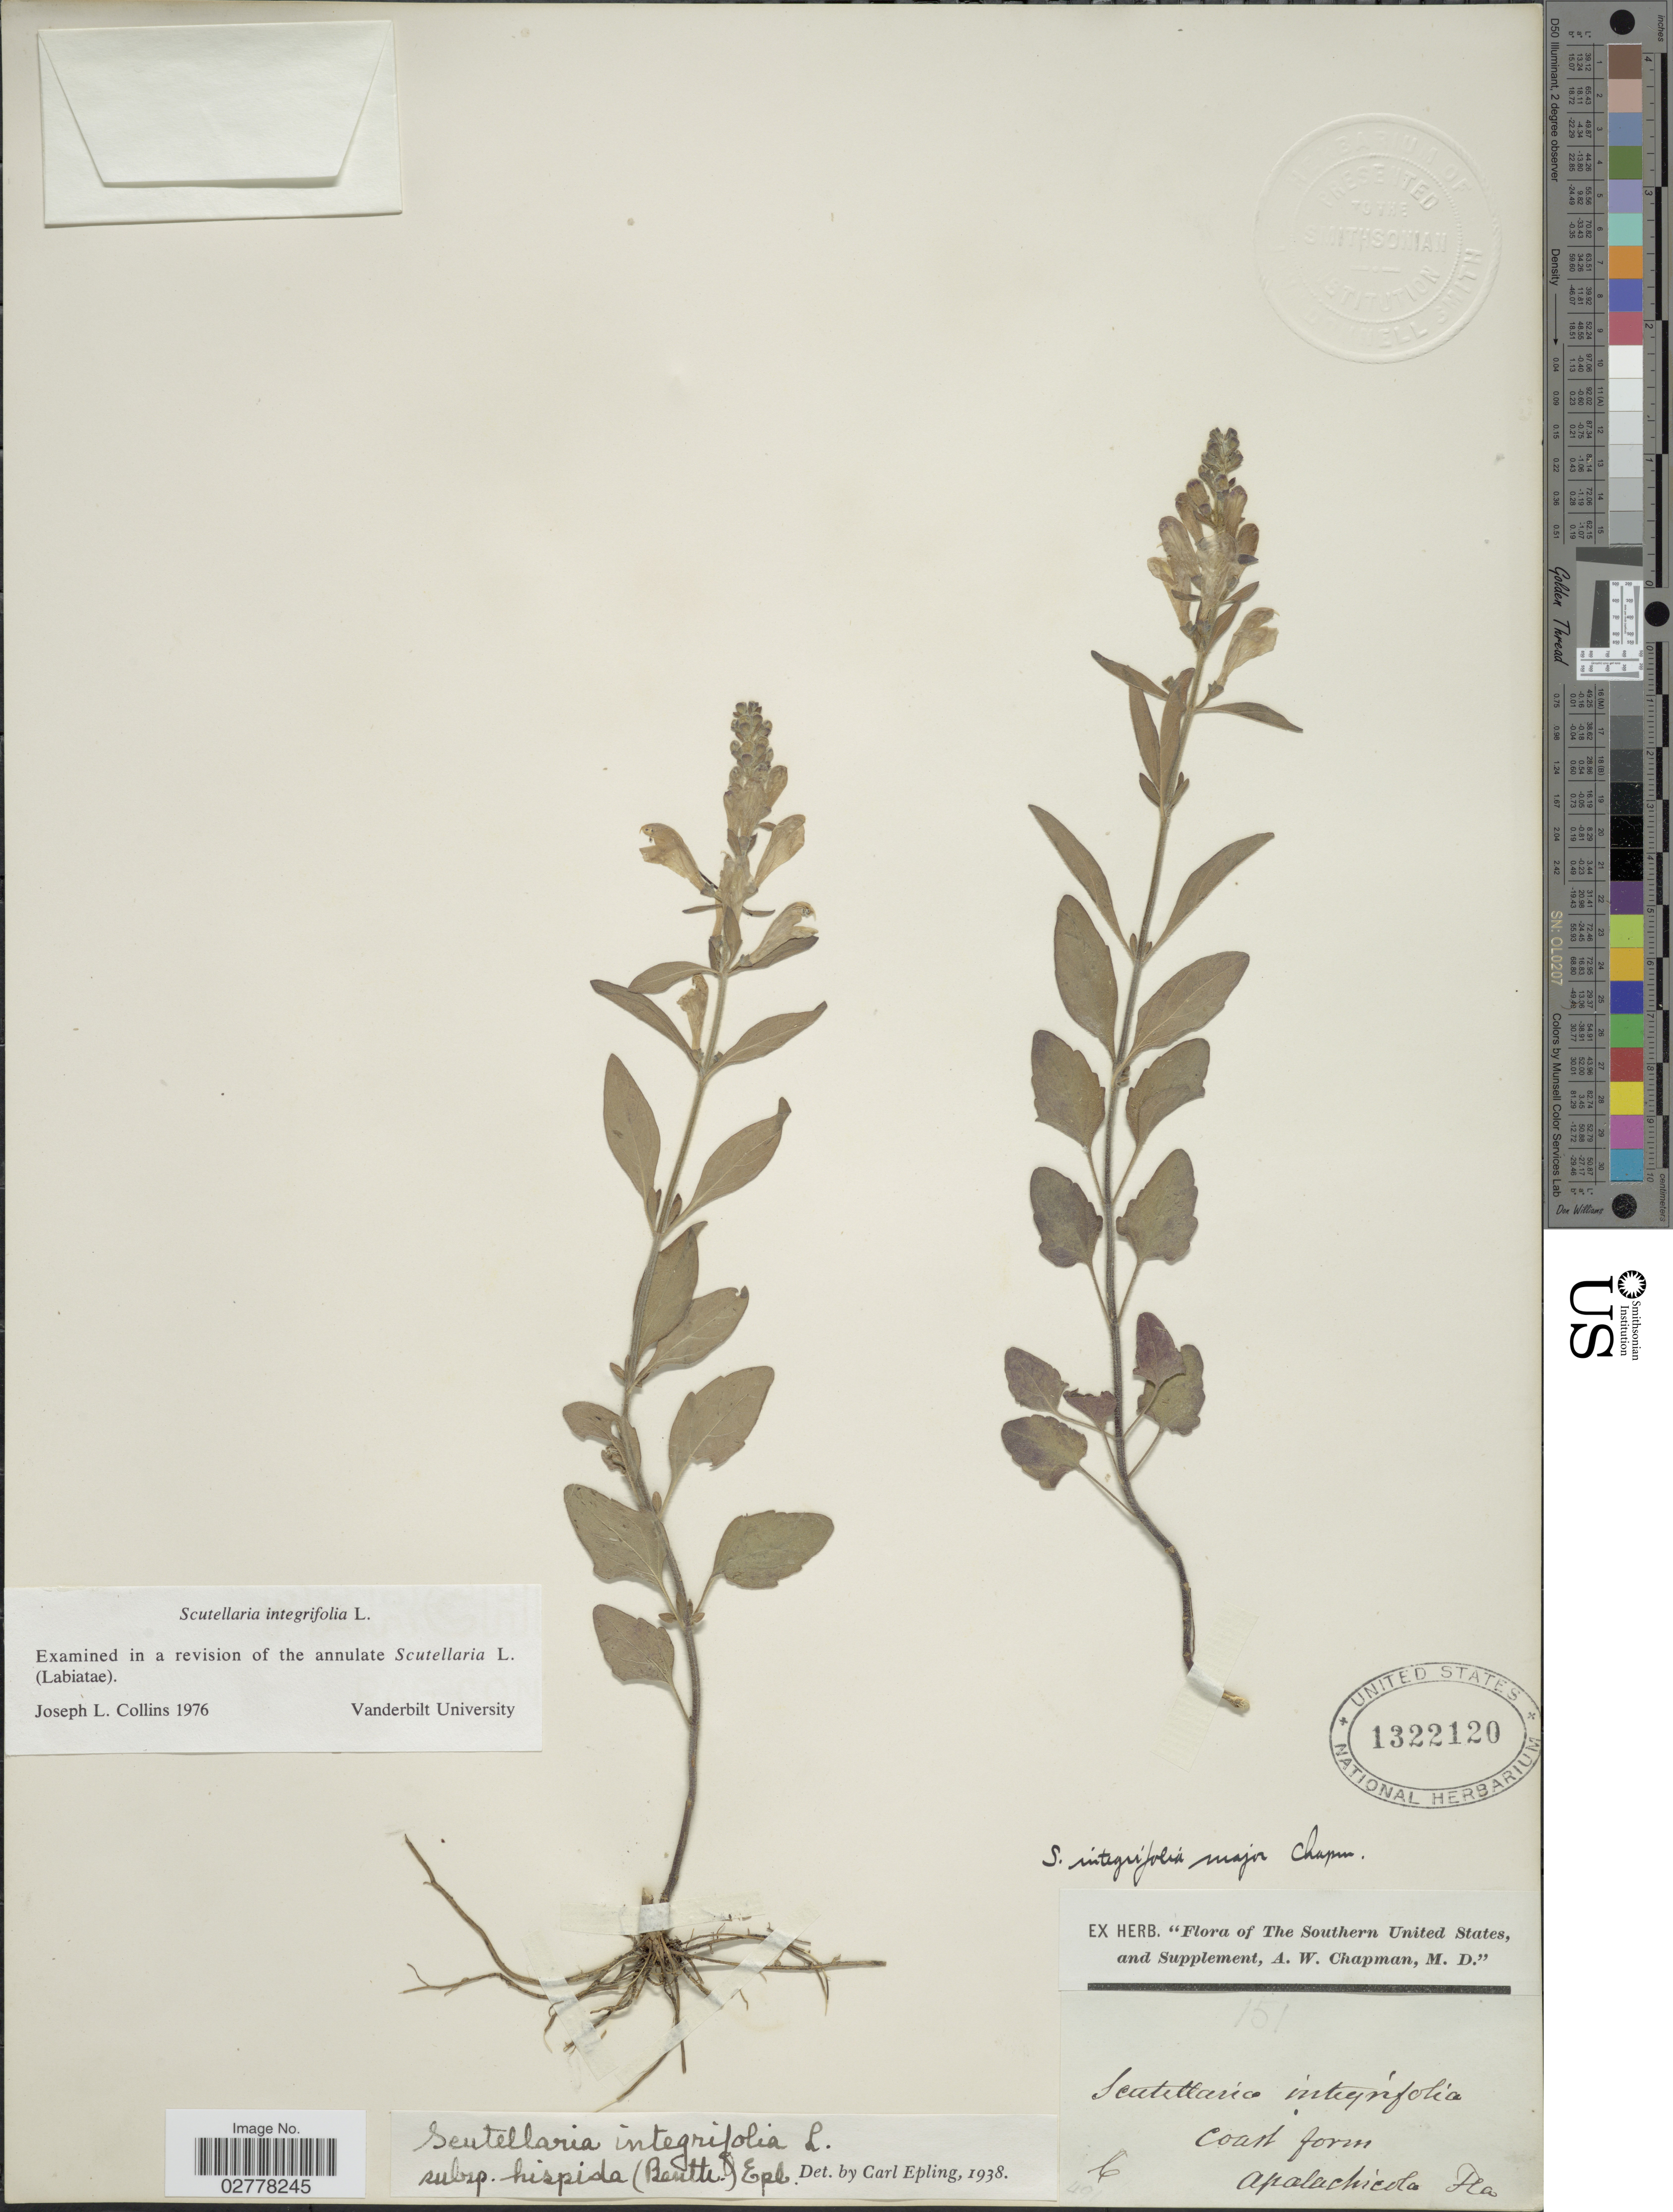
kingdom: Plantae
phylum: Tracheophyta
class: Magnoliopsida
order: Lamiales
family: Lamiaceae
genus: Scutellaria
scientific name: Scutellaria integrifolia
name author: L.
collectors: ex herb. A.W. Chapman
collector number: C40*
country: United States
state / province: Florida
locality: The Southern United States, and Supplement. Coast from Apalachicola.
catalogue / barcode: US 1322120